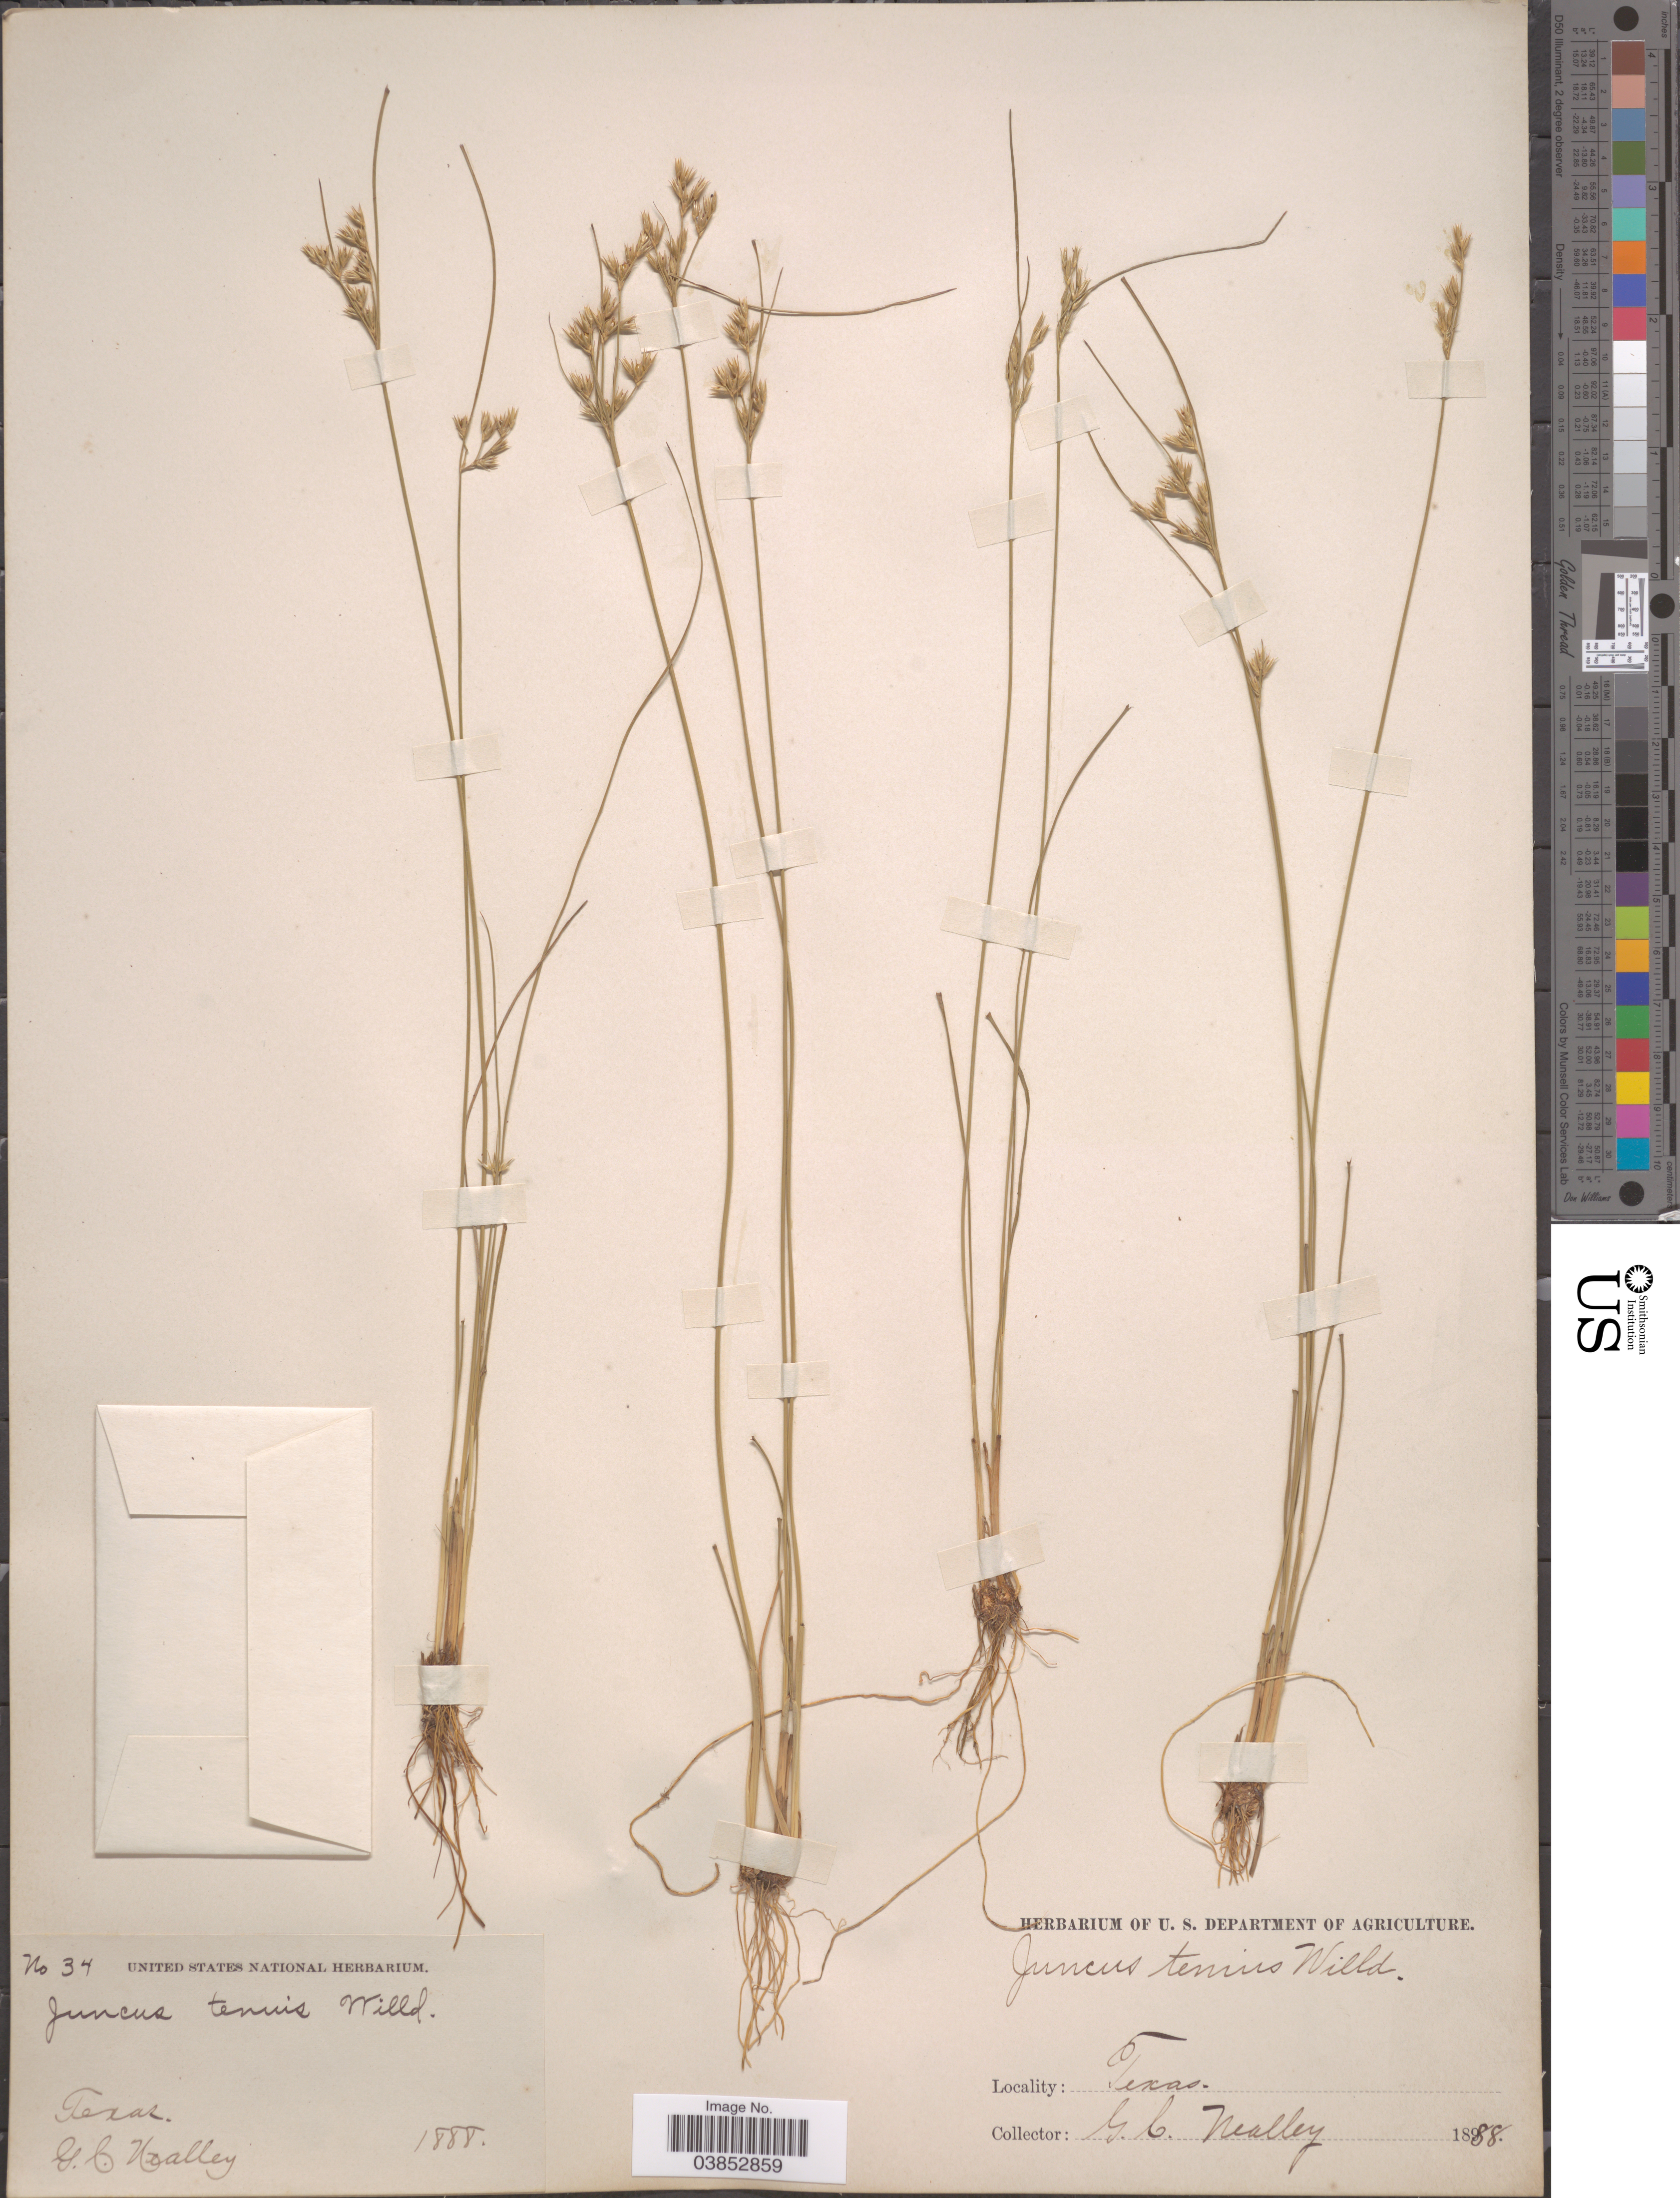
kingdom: Plantae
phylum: Tracheophyta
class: Liliopsida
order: Poales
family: Juncaceae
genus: Juncus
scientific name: Juncus dudleyi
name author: Wiegand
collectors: G. C. Nealley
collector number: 34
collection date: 1888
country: United States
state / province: Texas